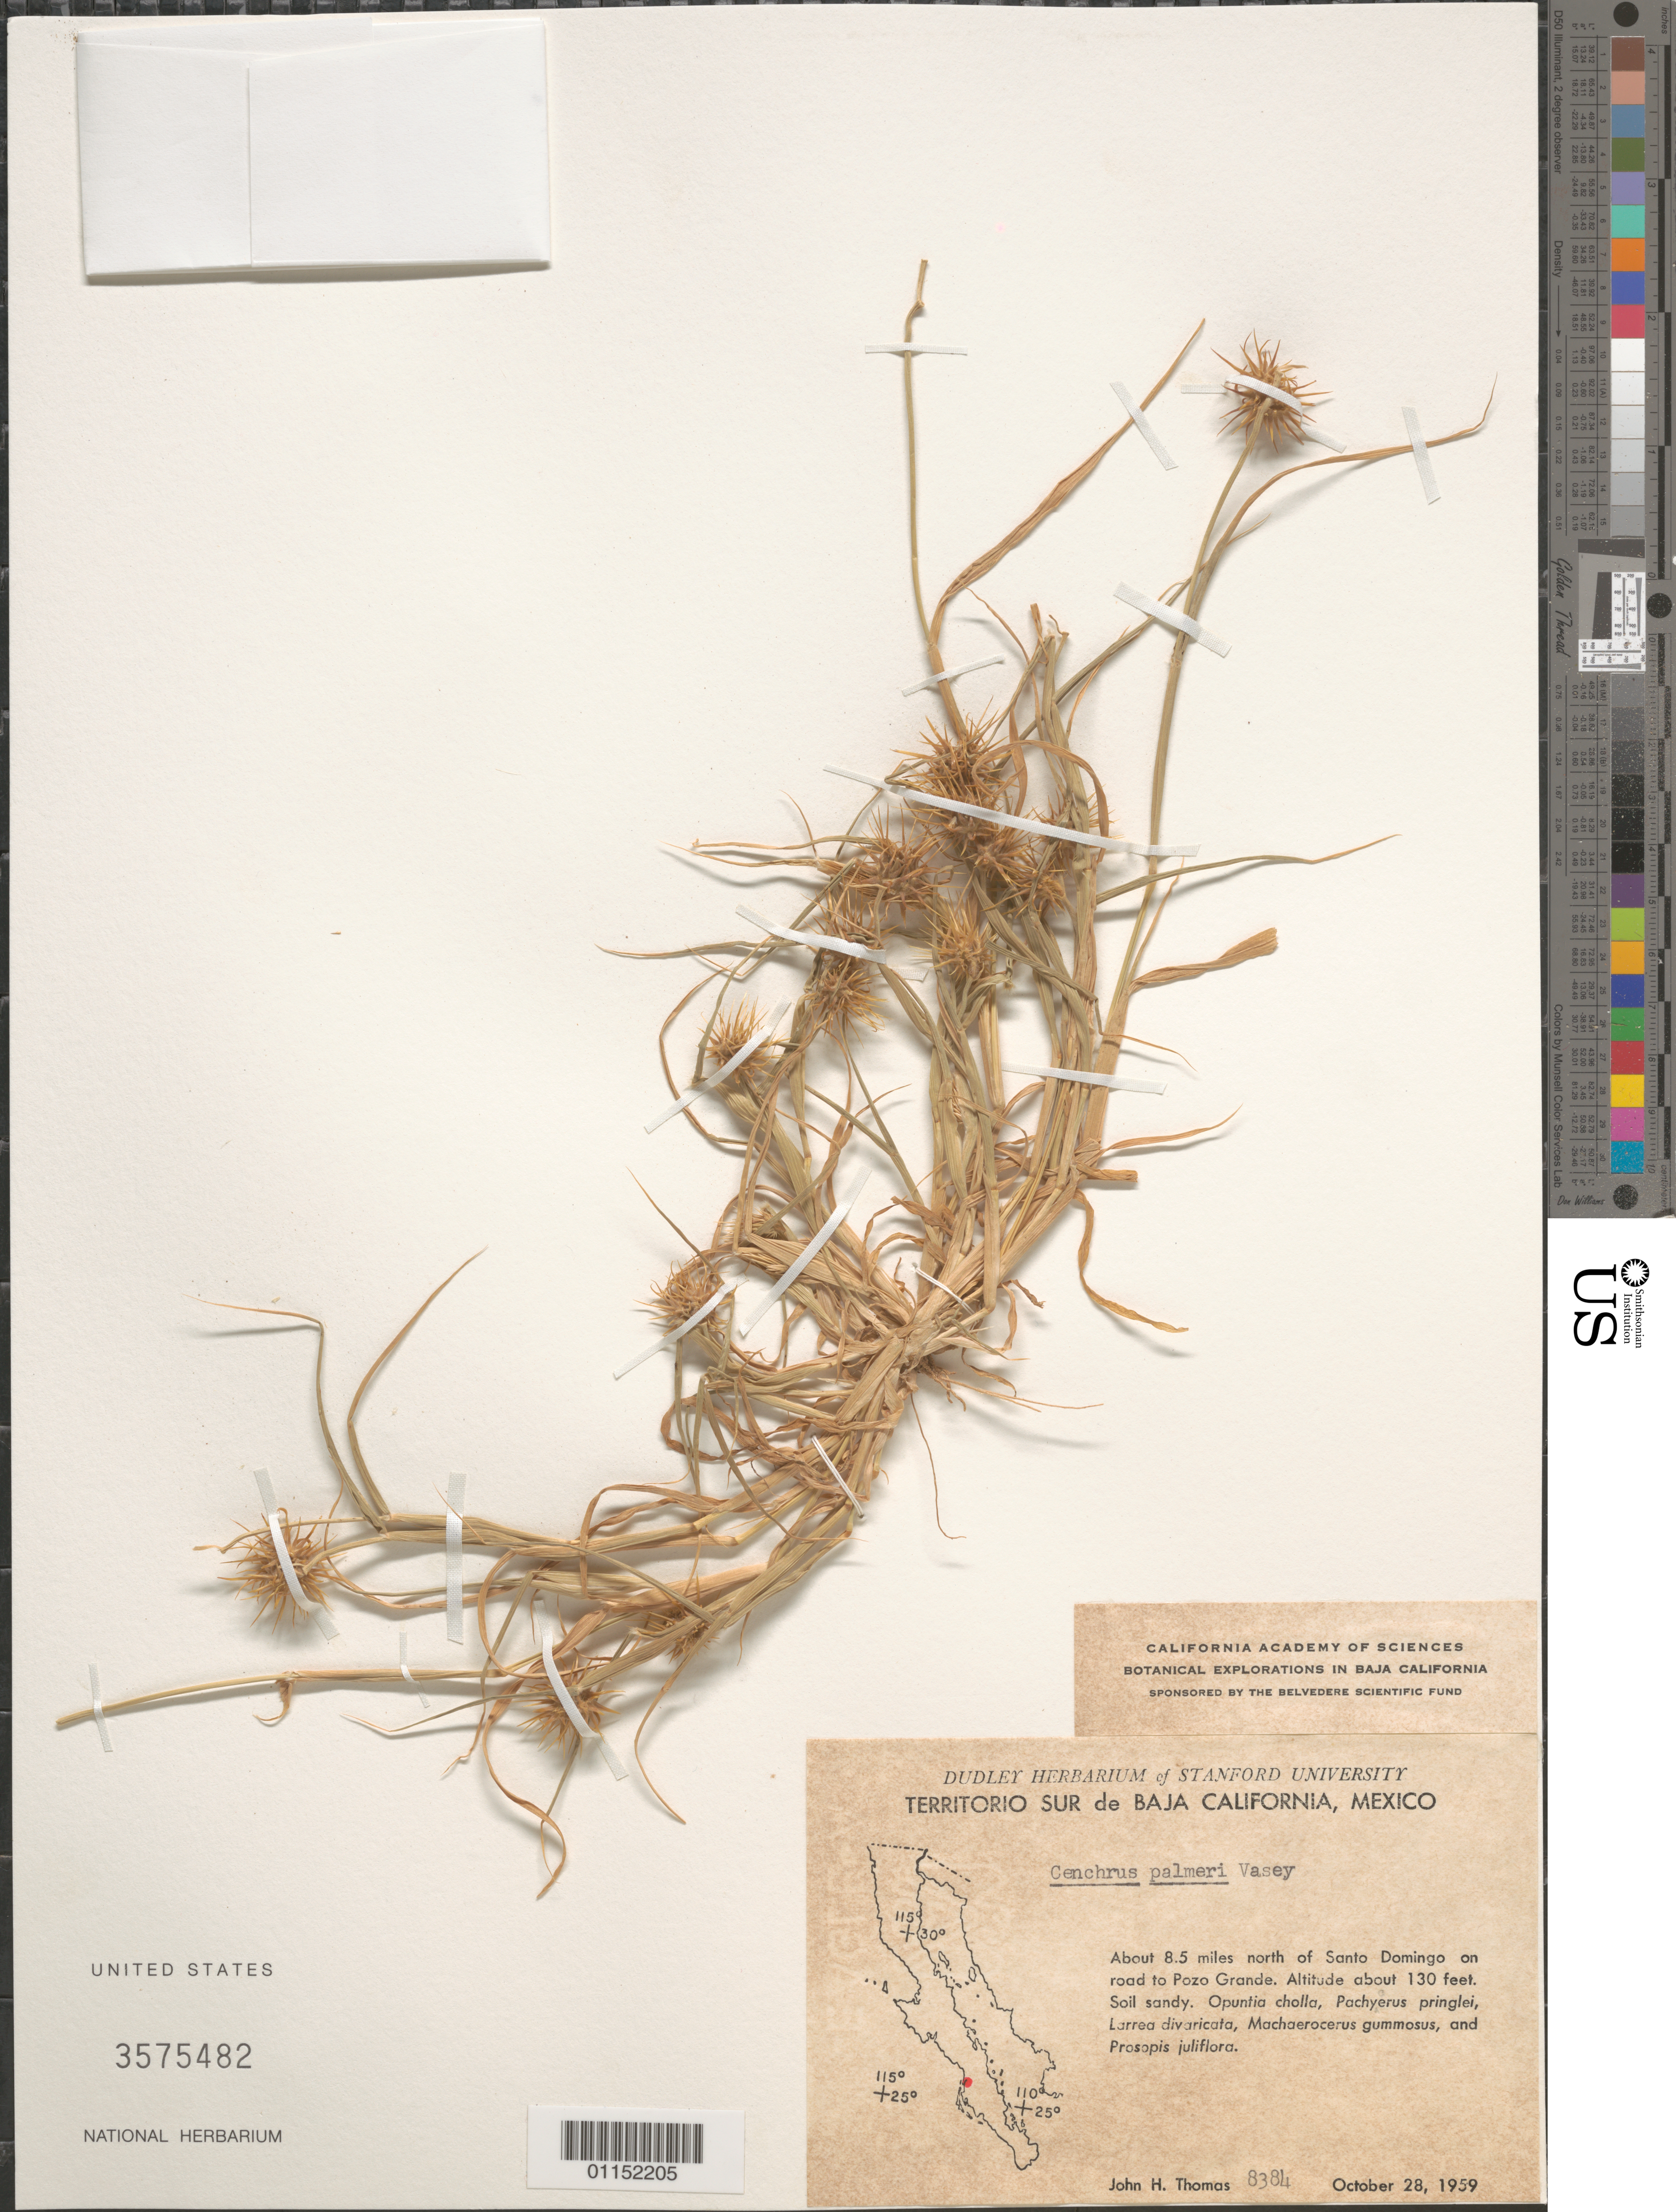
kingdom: Plantae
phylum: Tracheophyta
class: Liliopsida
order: Poales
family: Poaceae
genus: Cenchrus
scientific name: Cenchrus palmeri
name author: Vasey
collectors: J. H. Thomas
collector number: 8384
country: Mexico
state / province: Baja California Sur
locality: N of Santo Domingo on road to Pozo Grande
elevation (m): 40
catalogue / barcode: US 3575482